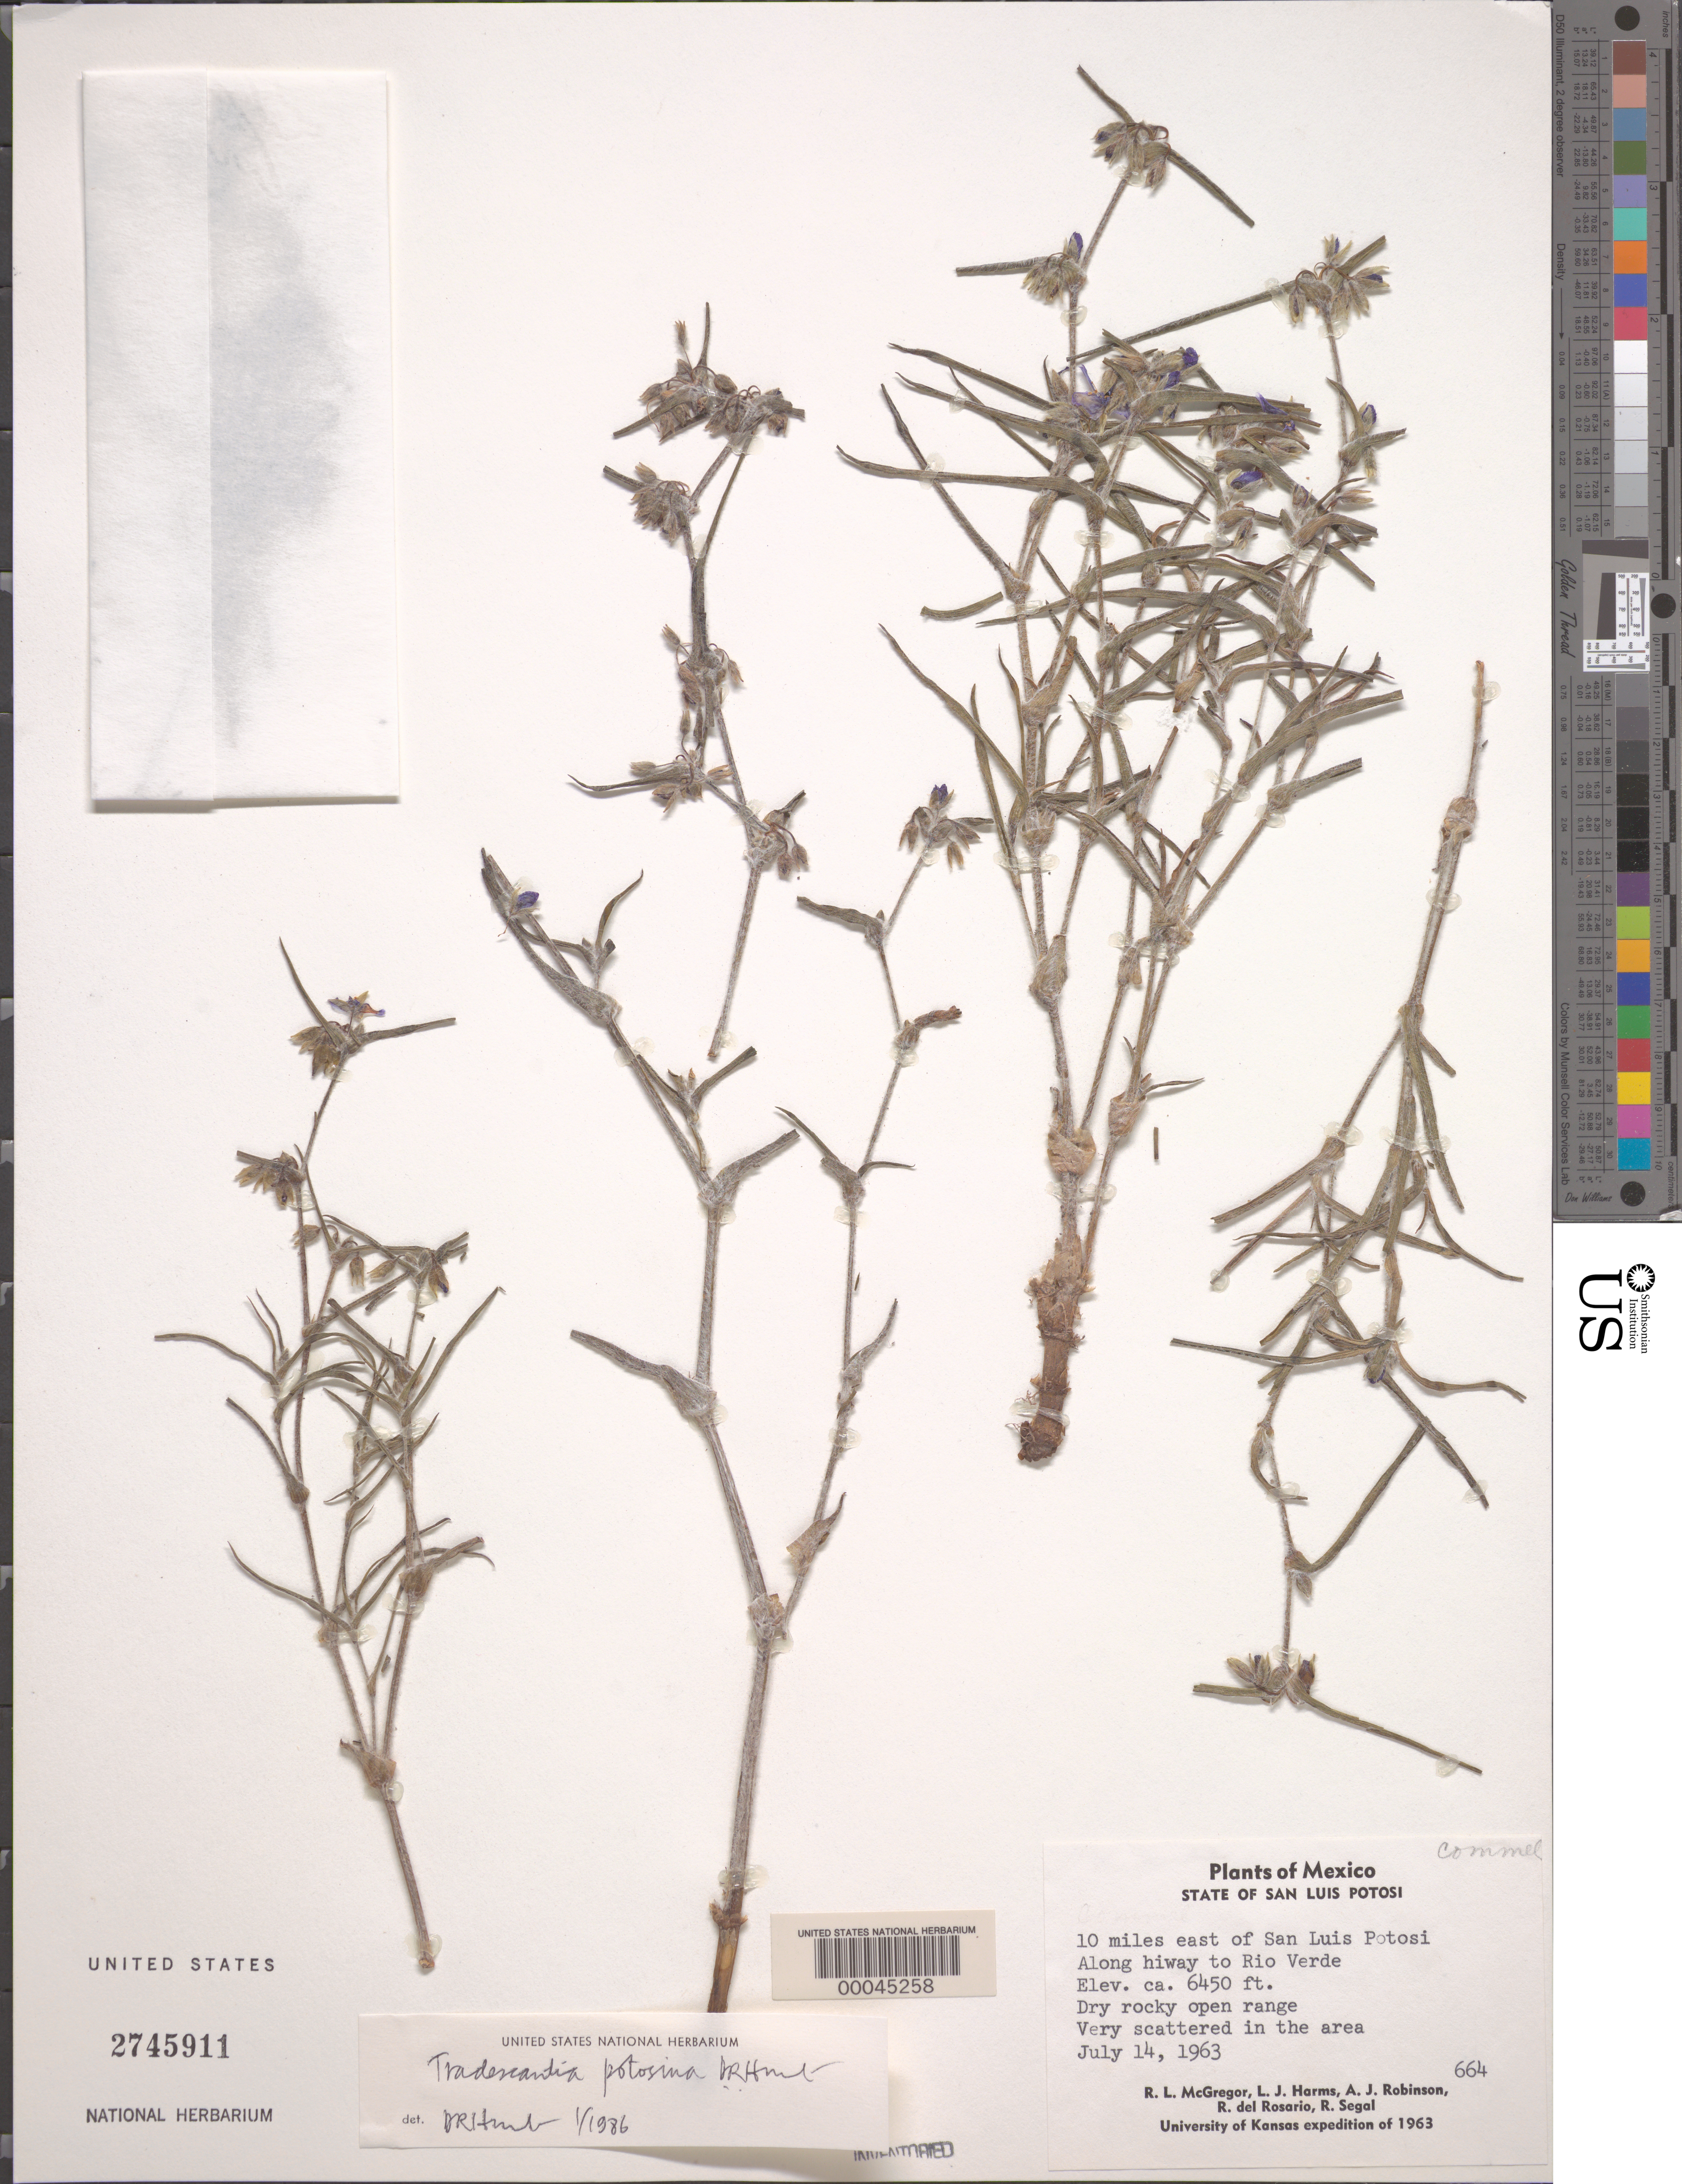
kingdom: Plantae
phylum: Tracheophyta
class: Liliopsida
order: Commelinales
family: Commelinaceae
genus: Tradescantia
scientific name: Tradescantia potosina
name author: D.R. Hunt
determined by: Hunt, D. R.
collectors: R. L. McGregor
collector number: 664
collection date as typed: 14 Jul 1963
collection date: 1963-07-14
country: Mexico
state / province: San Luis Potosí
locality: E of San Luis Potosi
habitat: Dry, rocky open range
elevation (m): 1967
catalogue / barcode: US 2745911